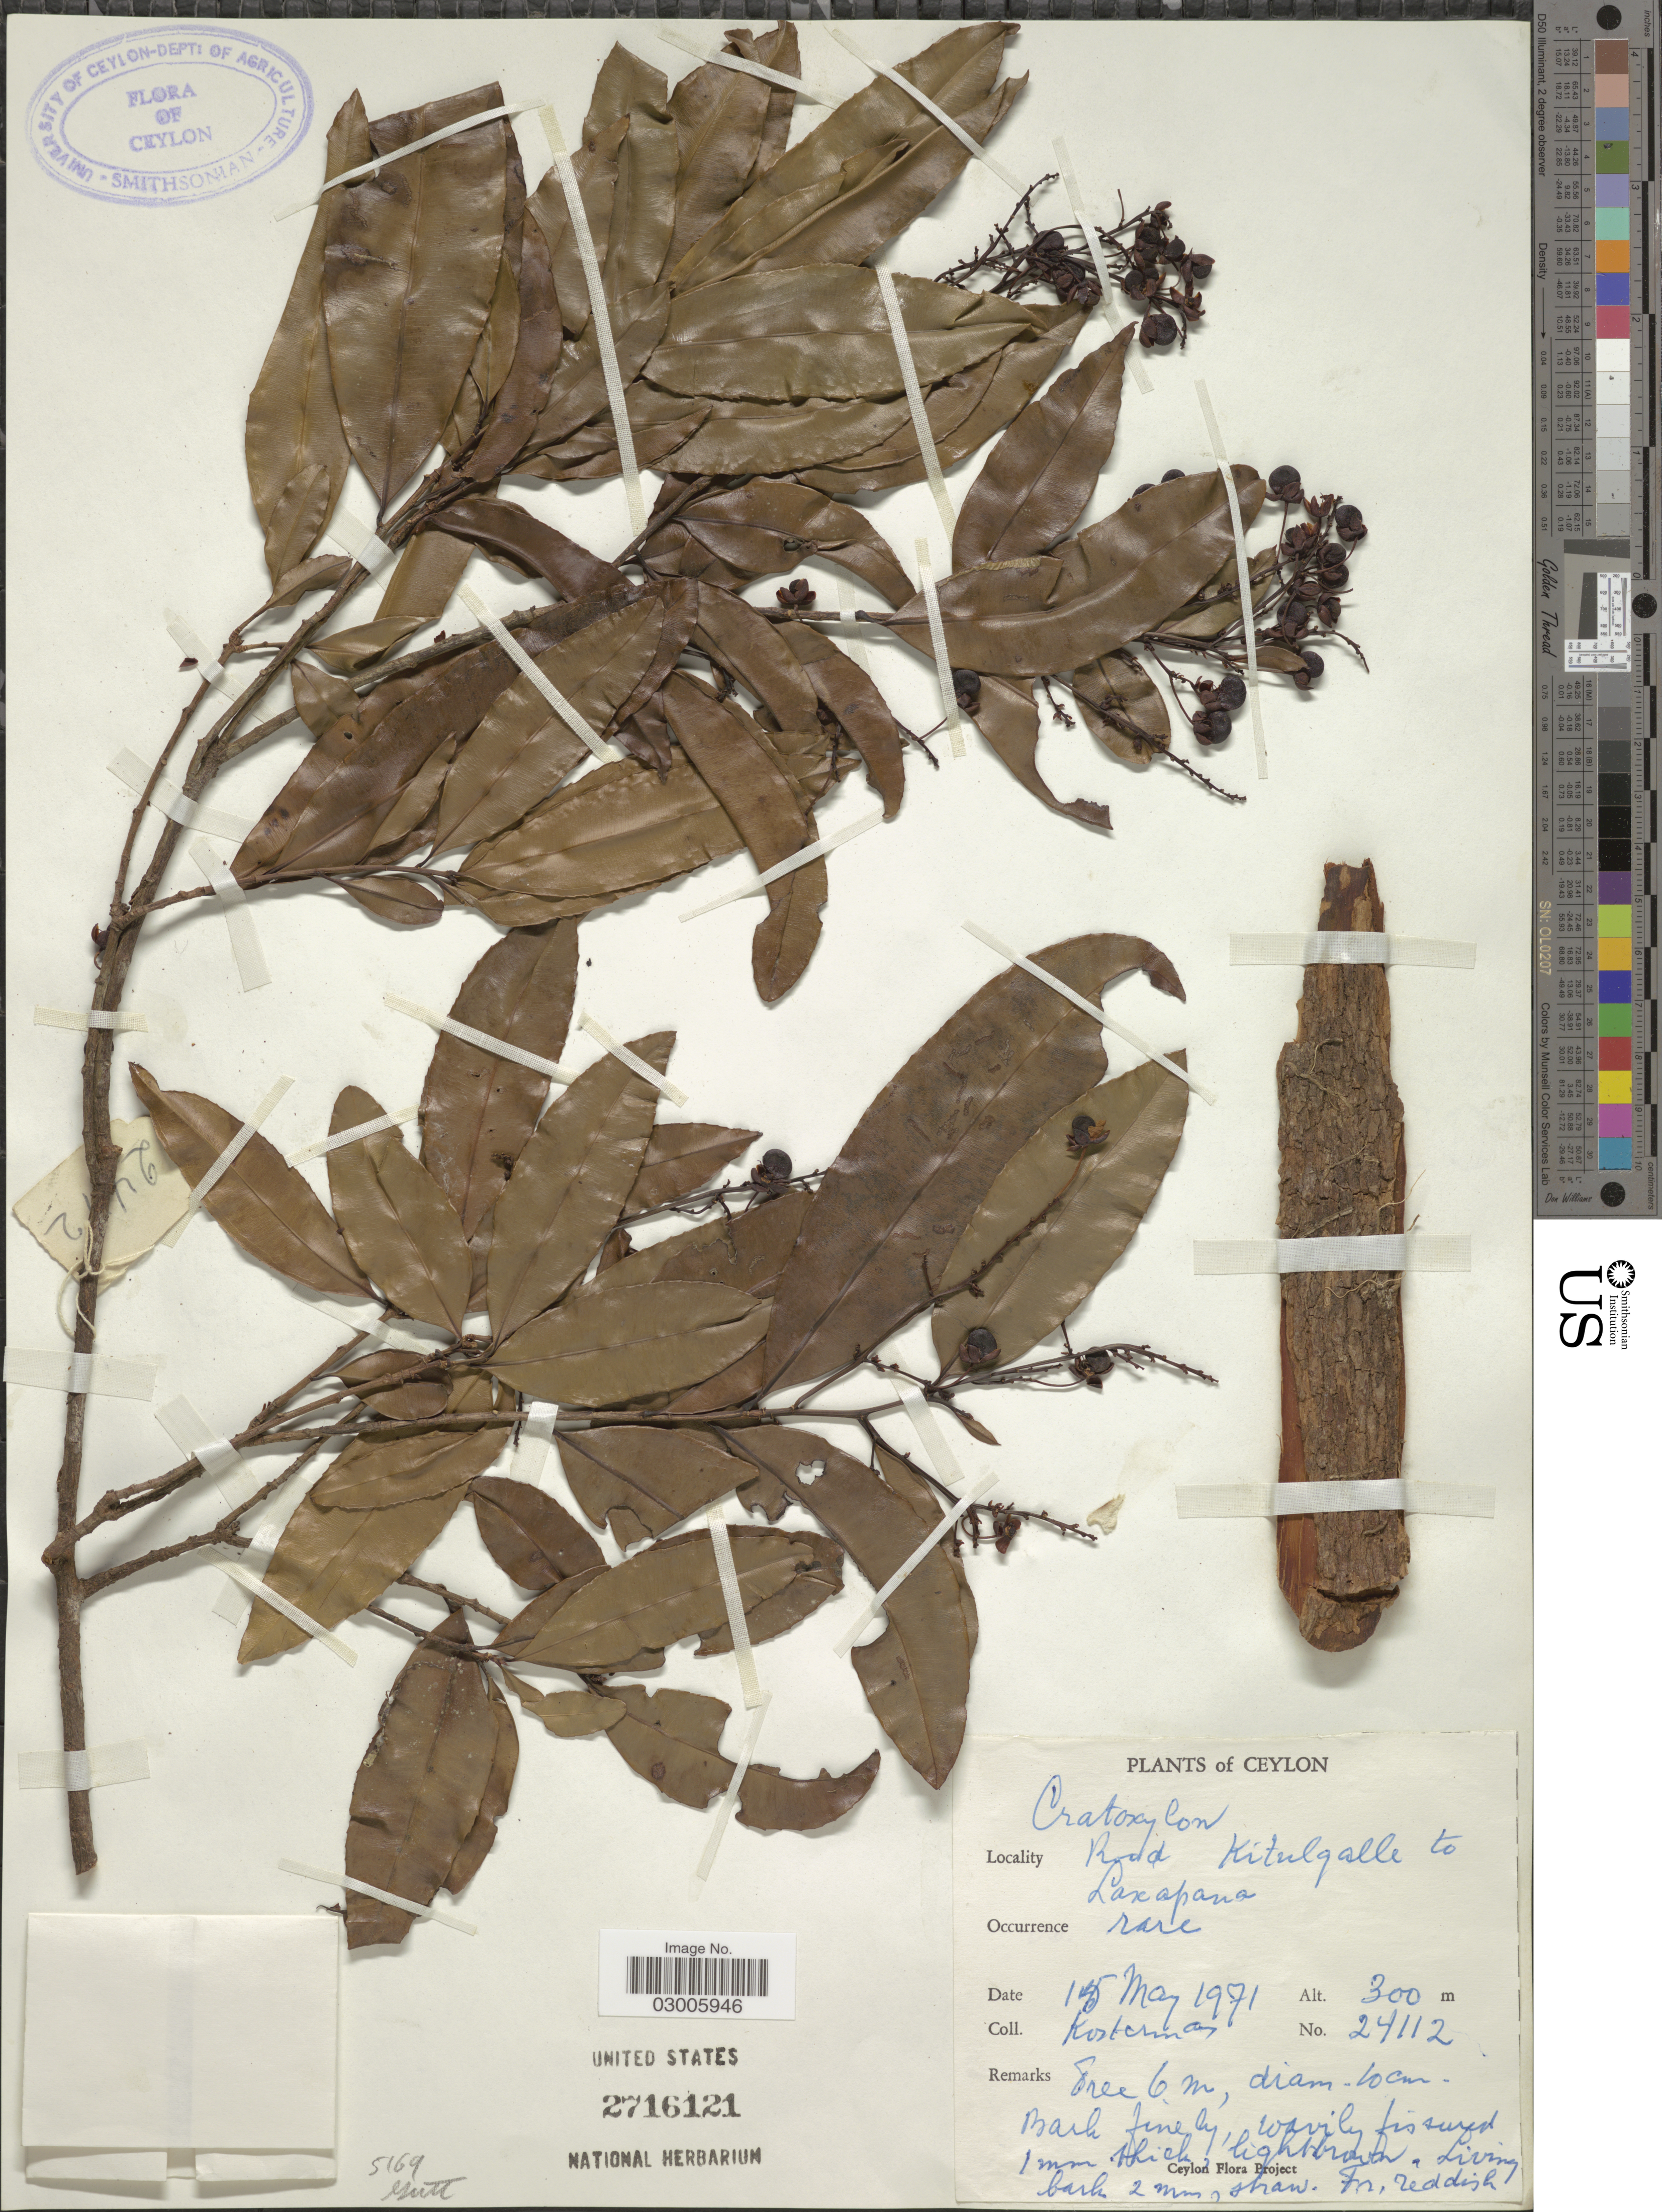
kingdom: Plantae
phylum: Tracheophyta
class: Magnoliopsida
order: Malpighiales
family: Hypericaceae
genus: Cratoxylum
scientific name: Cratoxylum sp.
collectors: Kostermans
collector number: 24112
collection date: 1971-05-15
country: Sri Lanka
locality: Ceylon. Road Kitulgalle to Laxapana.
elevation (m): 300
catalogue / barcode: US 2716121